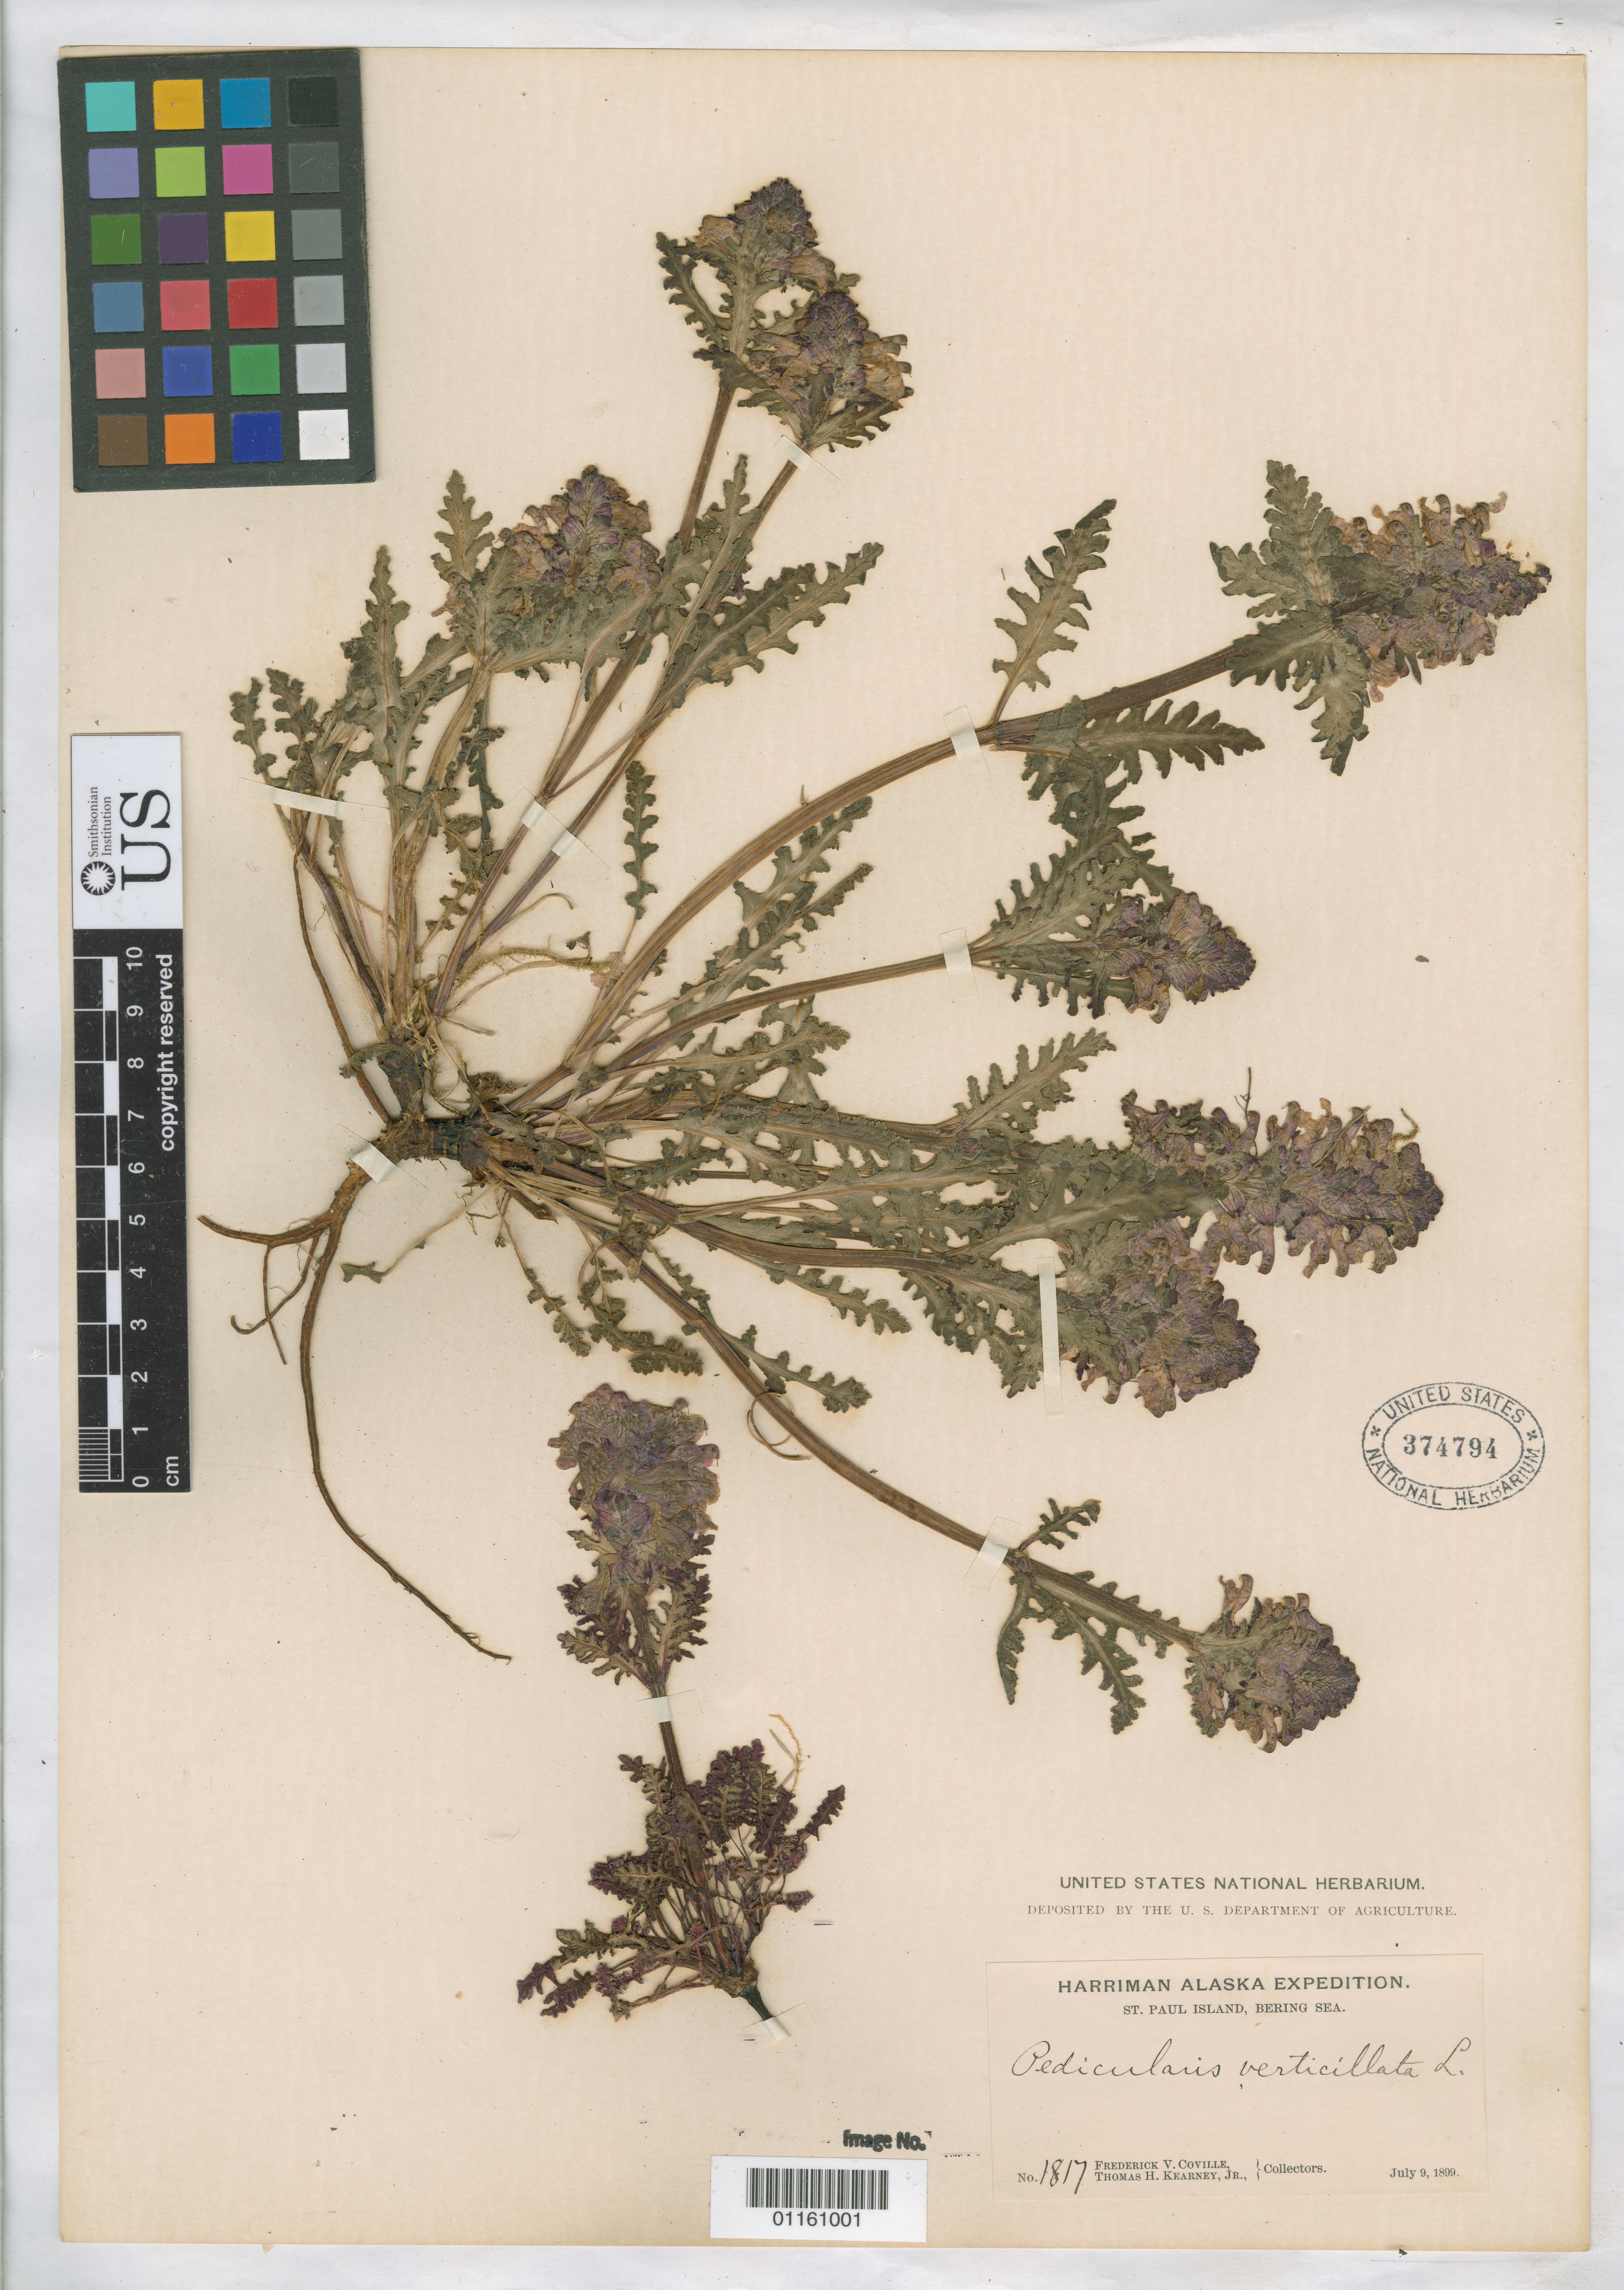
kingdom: Plantae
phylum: Tracheophyta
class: Magnoliopsida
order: Lamiales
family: Orobanchaceae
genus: Pedicularis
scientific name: Pedicularis verticillata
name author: L.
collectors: F. V. Coville & F. Funston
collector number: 1817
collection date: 1899-07-09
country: United States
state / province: Alaska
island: St. Paul Island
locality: St.Paul Island, Bering Sea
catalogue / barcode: US 374794